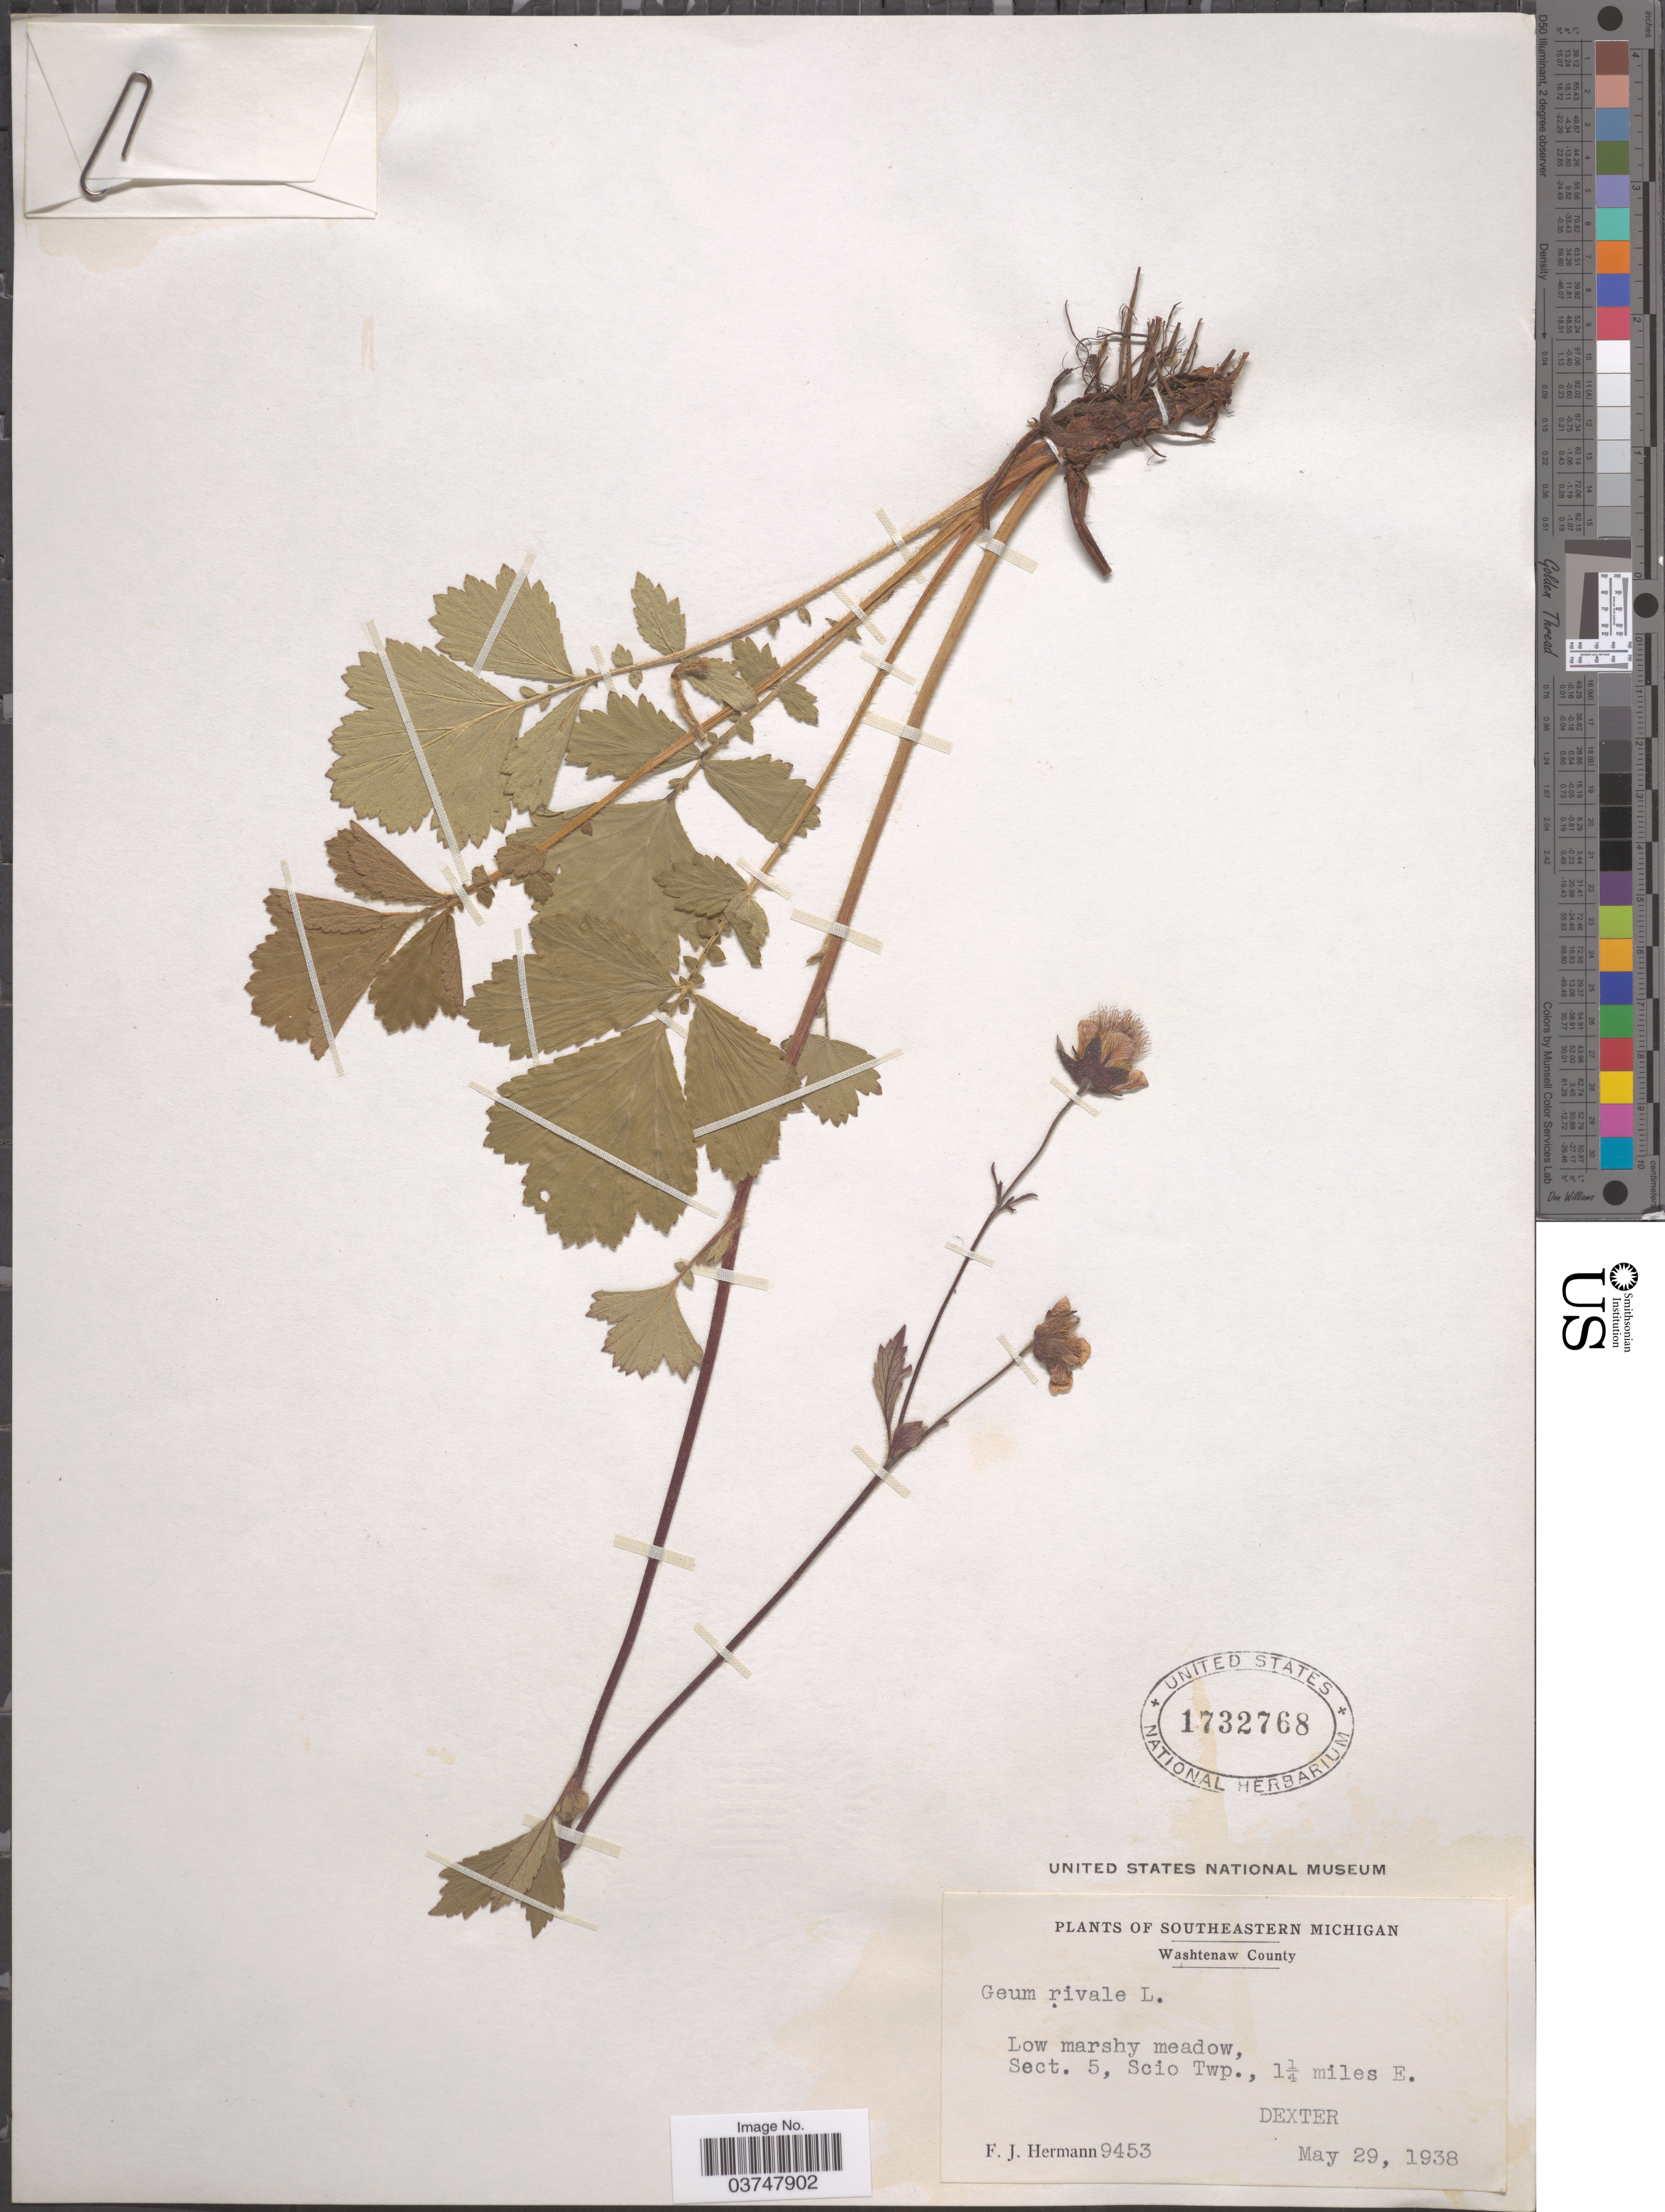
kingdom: Plantae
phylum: Tracheophyta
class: Magnoliopsida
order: Rosales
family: Rosaceae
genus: Geum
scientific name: Geum rivale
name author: L.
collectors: F. J. Hermann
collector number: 9453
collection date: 1938-05-29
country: United States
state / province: Michigan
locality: Southeastern Michigan. Washtenaw County. Low marshy meadow, Sect. 5, Scio Twp., 1¼ miles E. Dexter.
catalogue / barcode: US 1732768